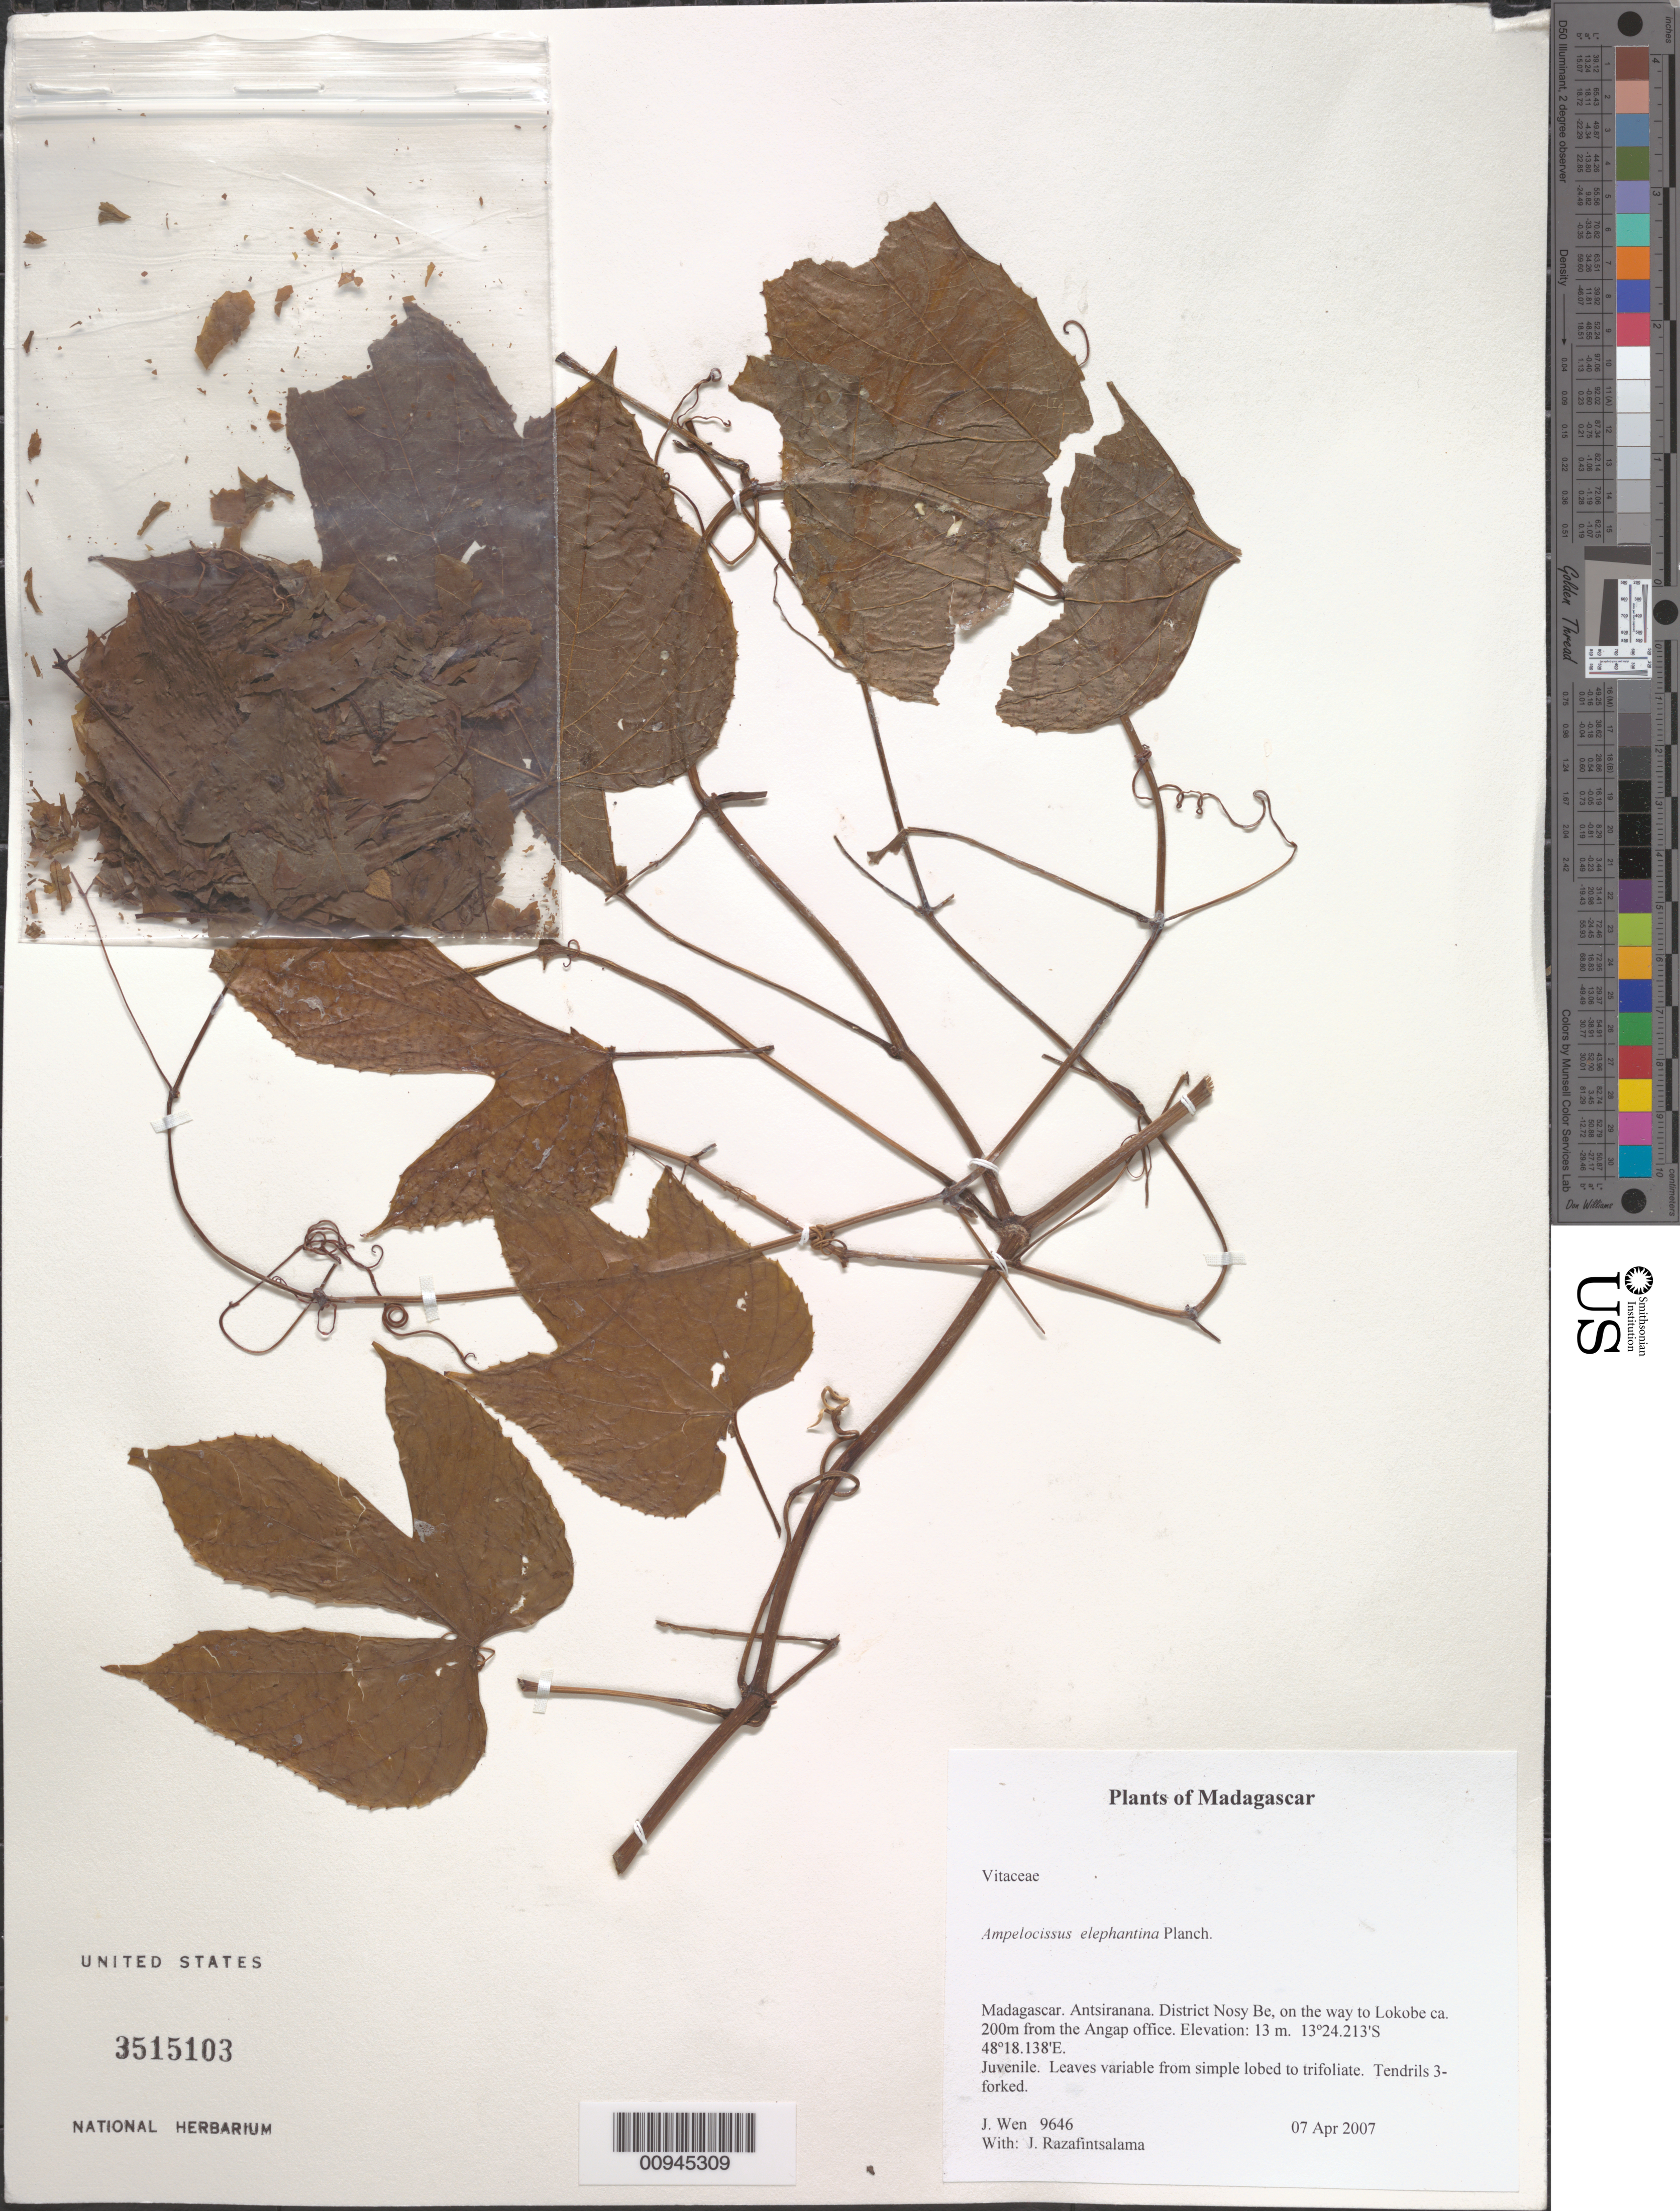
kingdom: Plantae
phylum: Tracheophyta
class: Magnoliopsida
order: Vitales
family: Vitaceae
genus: Ampelocissus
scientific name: Ampelocissus elephantina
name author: Planch.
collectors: J. Wen & J. Razafintsalama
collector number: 9646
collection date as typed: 07 Apr 2007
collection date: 2007-04-07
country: Madagascar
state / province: Diana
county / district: Nosy Be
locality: District Nosy Be, on the way to Lokobe ca. 200m from the Angap office.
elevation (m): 13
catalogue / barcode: US 3515103